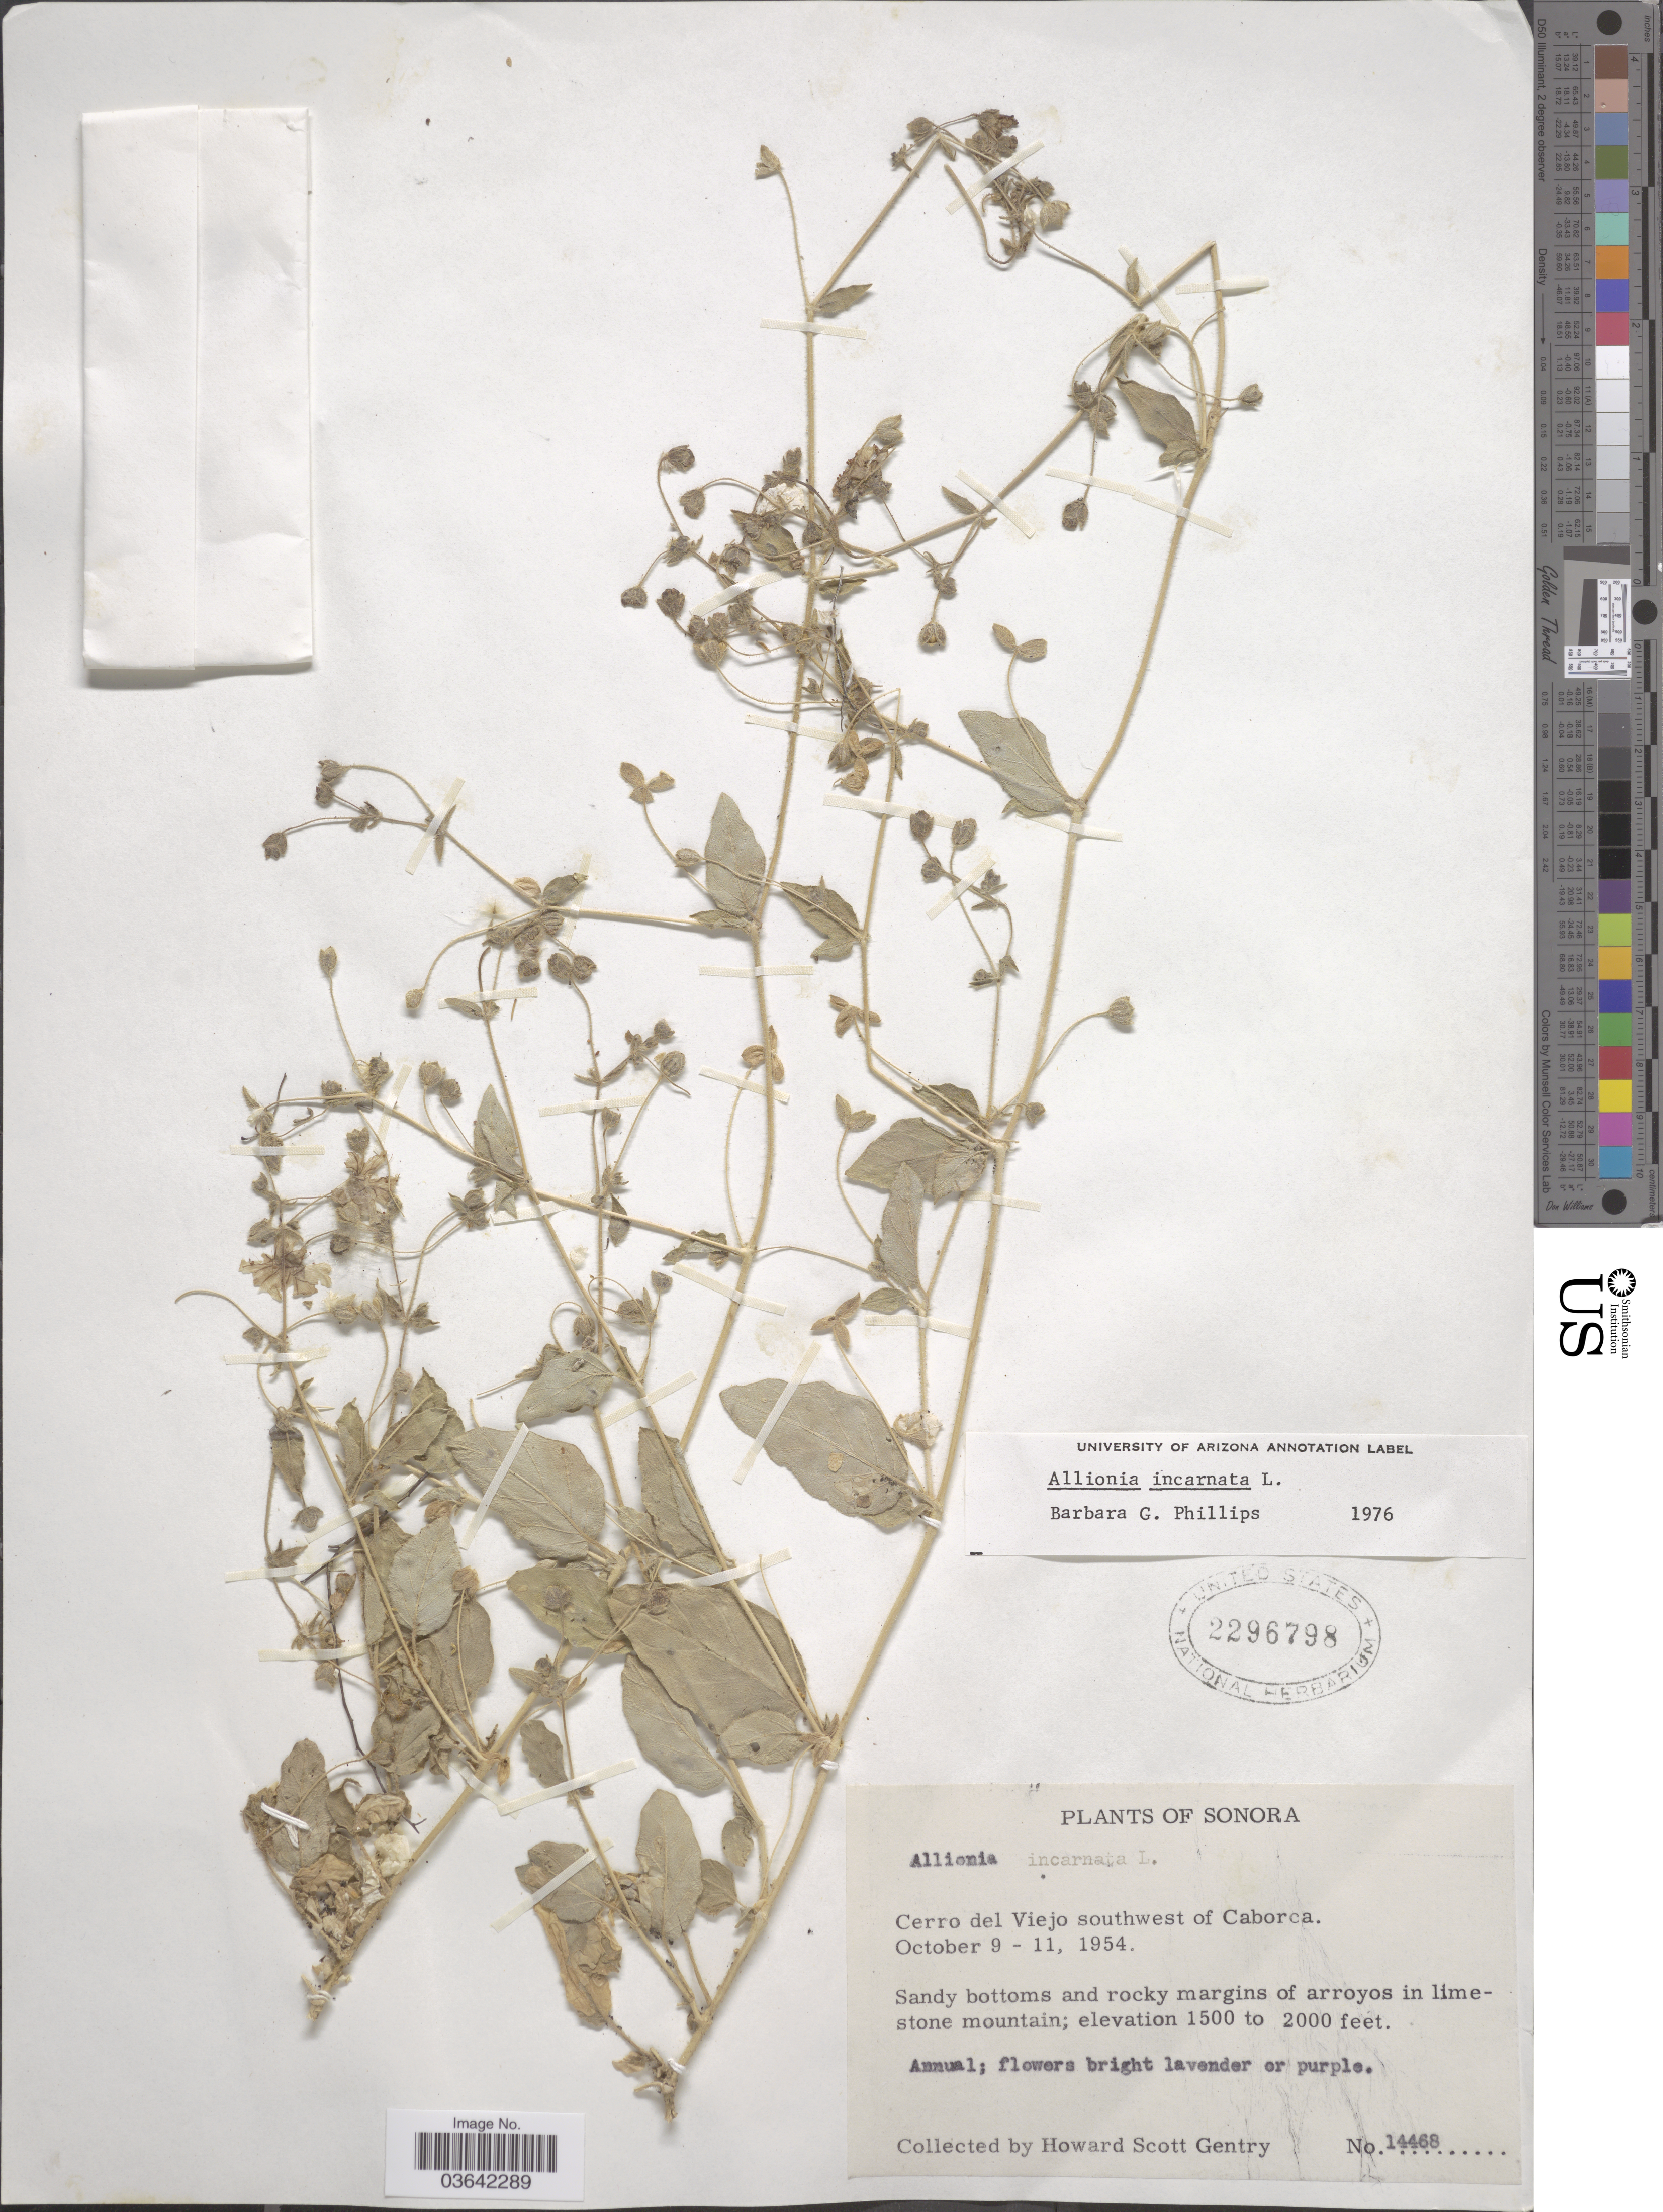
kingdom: Plantae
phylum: Tracheophyta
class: Magnoliopsida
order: Caryophyllales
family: Nyctaginaceae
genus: Allionia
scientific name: Allionia incarnata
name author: L.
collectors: H. S. Gentry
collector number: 14468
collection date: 1954-10-09/1954-10-11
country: Mexico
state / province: Sonora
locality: Cerro del Viejo southwest of Caborca.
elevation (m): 457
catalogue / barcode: US 2296798